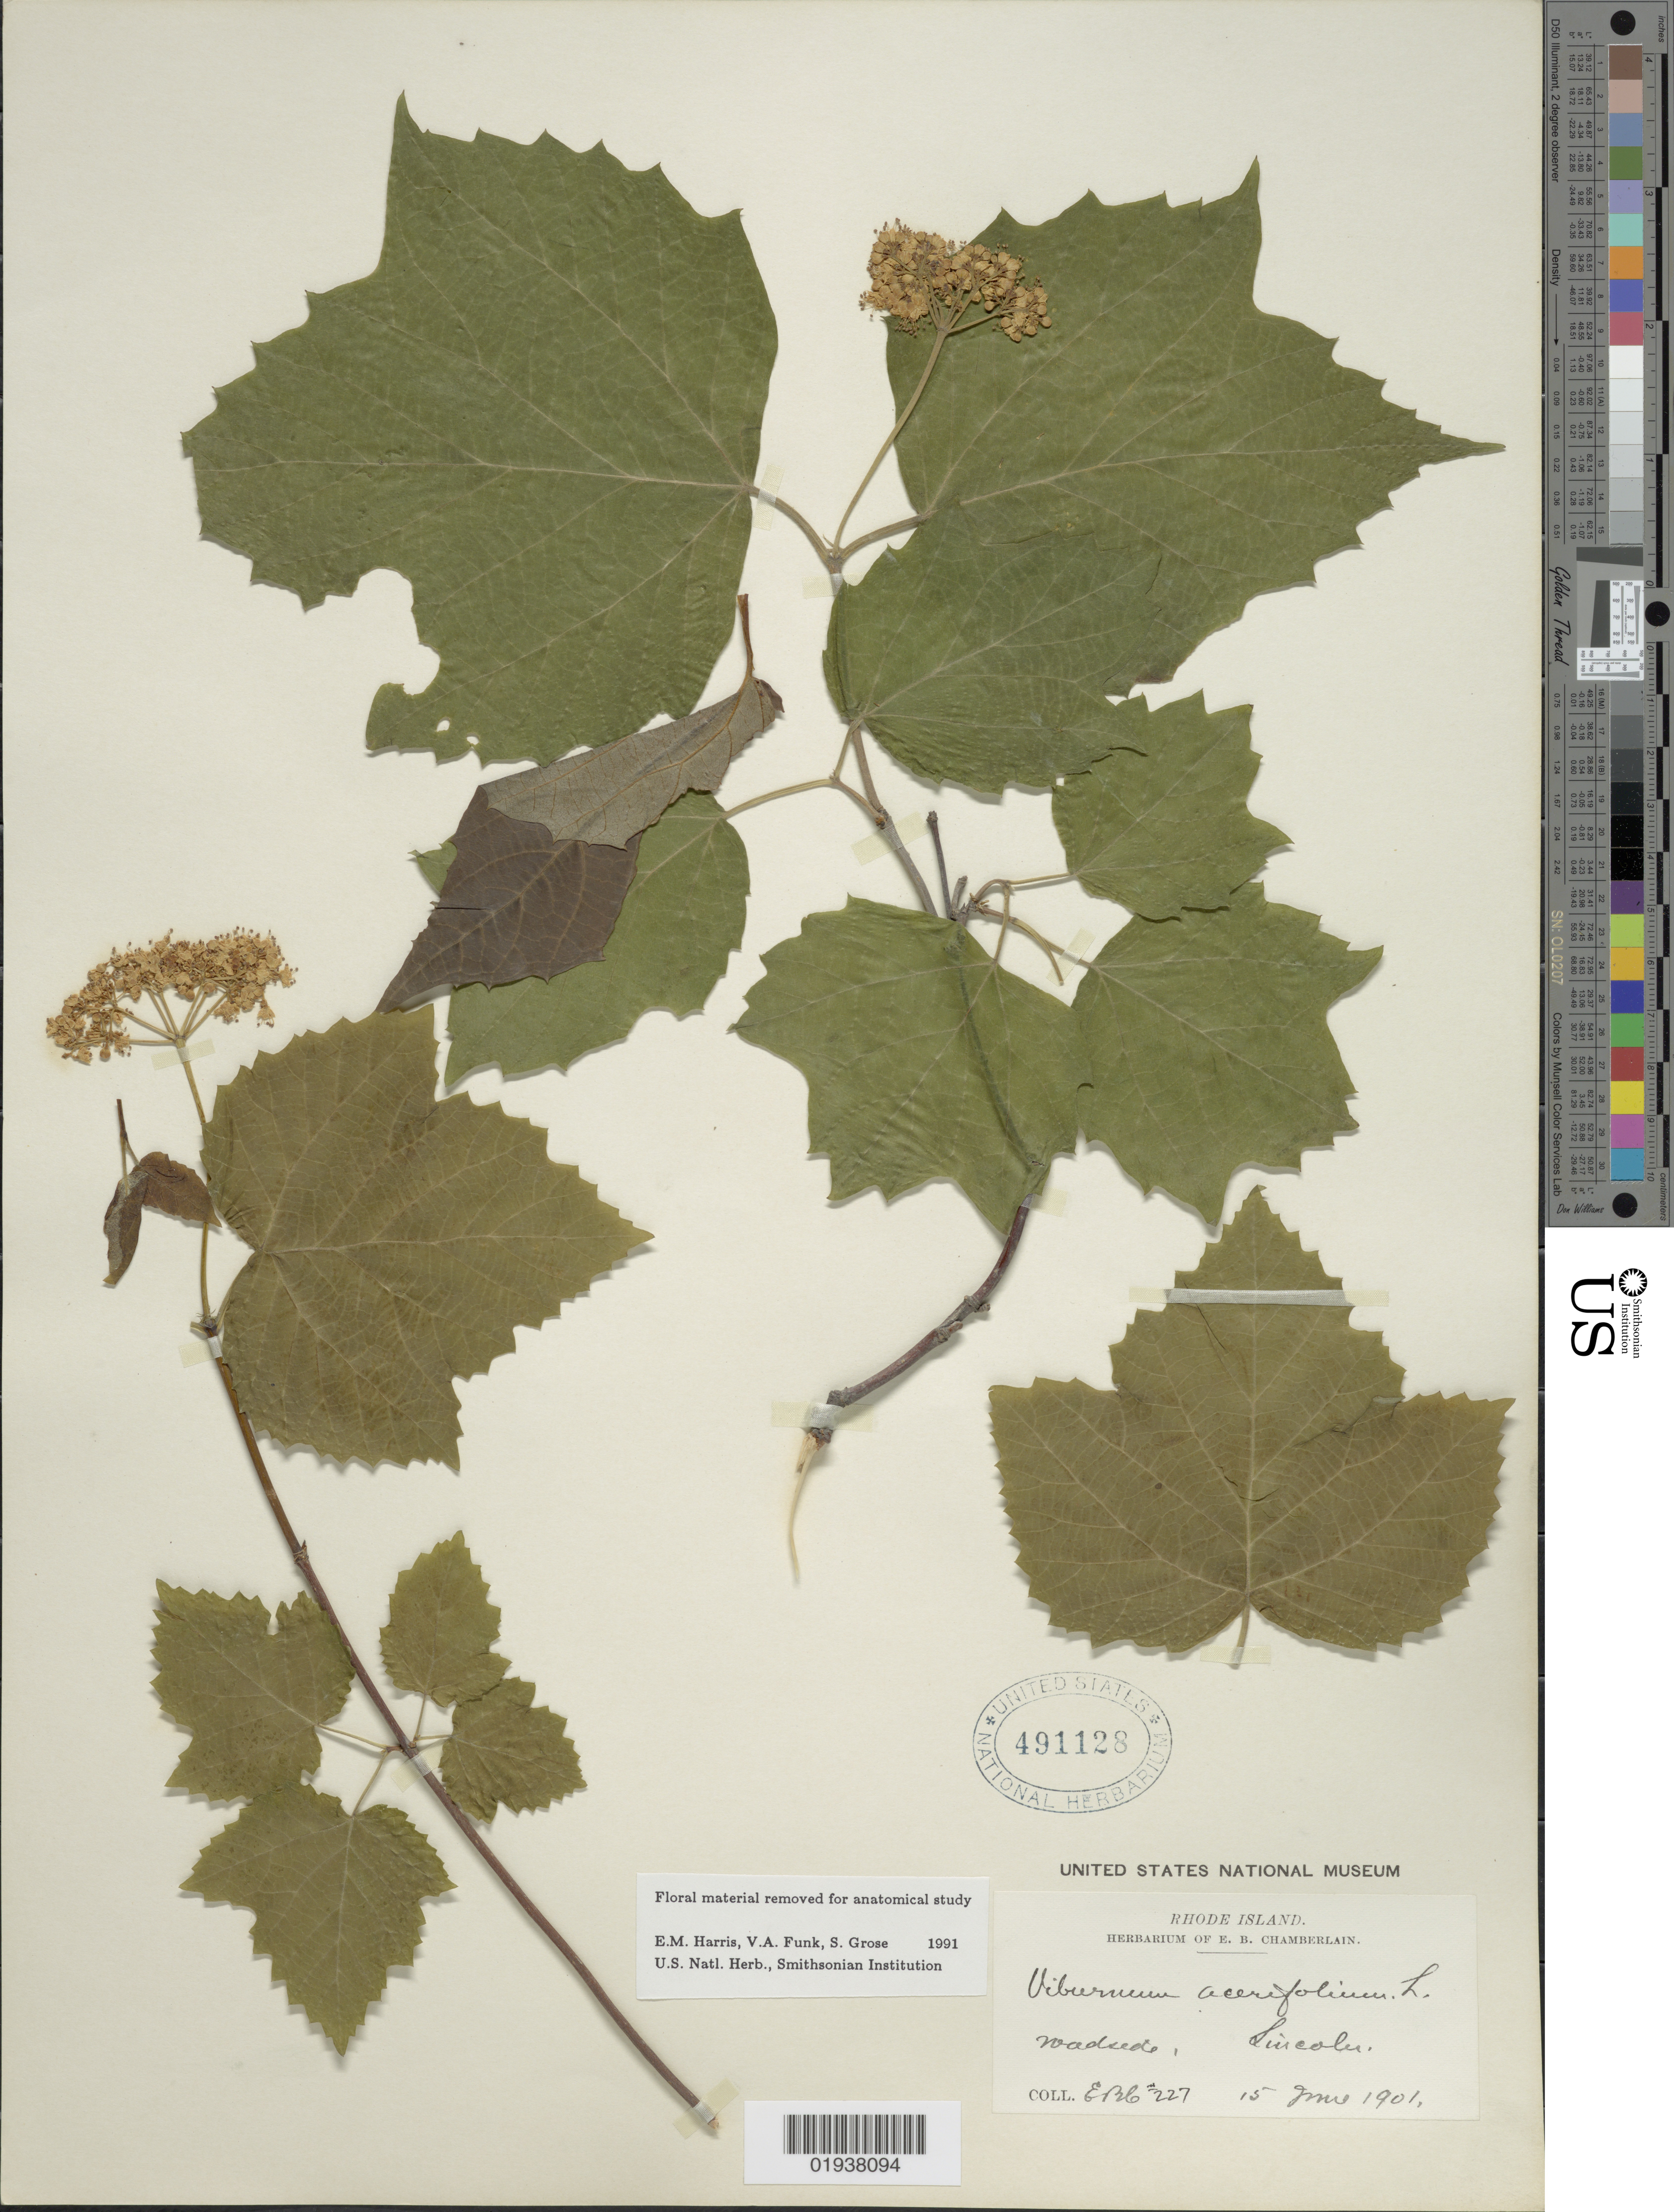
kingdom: Plantae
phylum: Tracheophyta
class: Magnoliopsida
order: Dipsacales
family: Viburnaceae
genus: Viburnum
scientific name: Viburnum acerifolium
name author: L.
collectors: E. Chamberlain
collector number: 227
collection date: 1901-06-15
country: United States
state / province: Rhode Island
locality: Roadside, Lincoln.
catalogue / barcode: US 491128